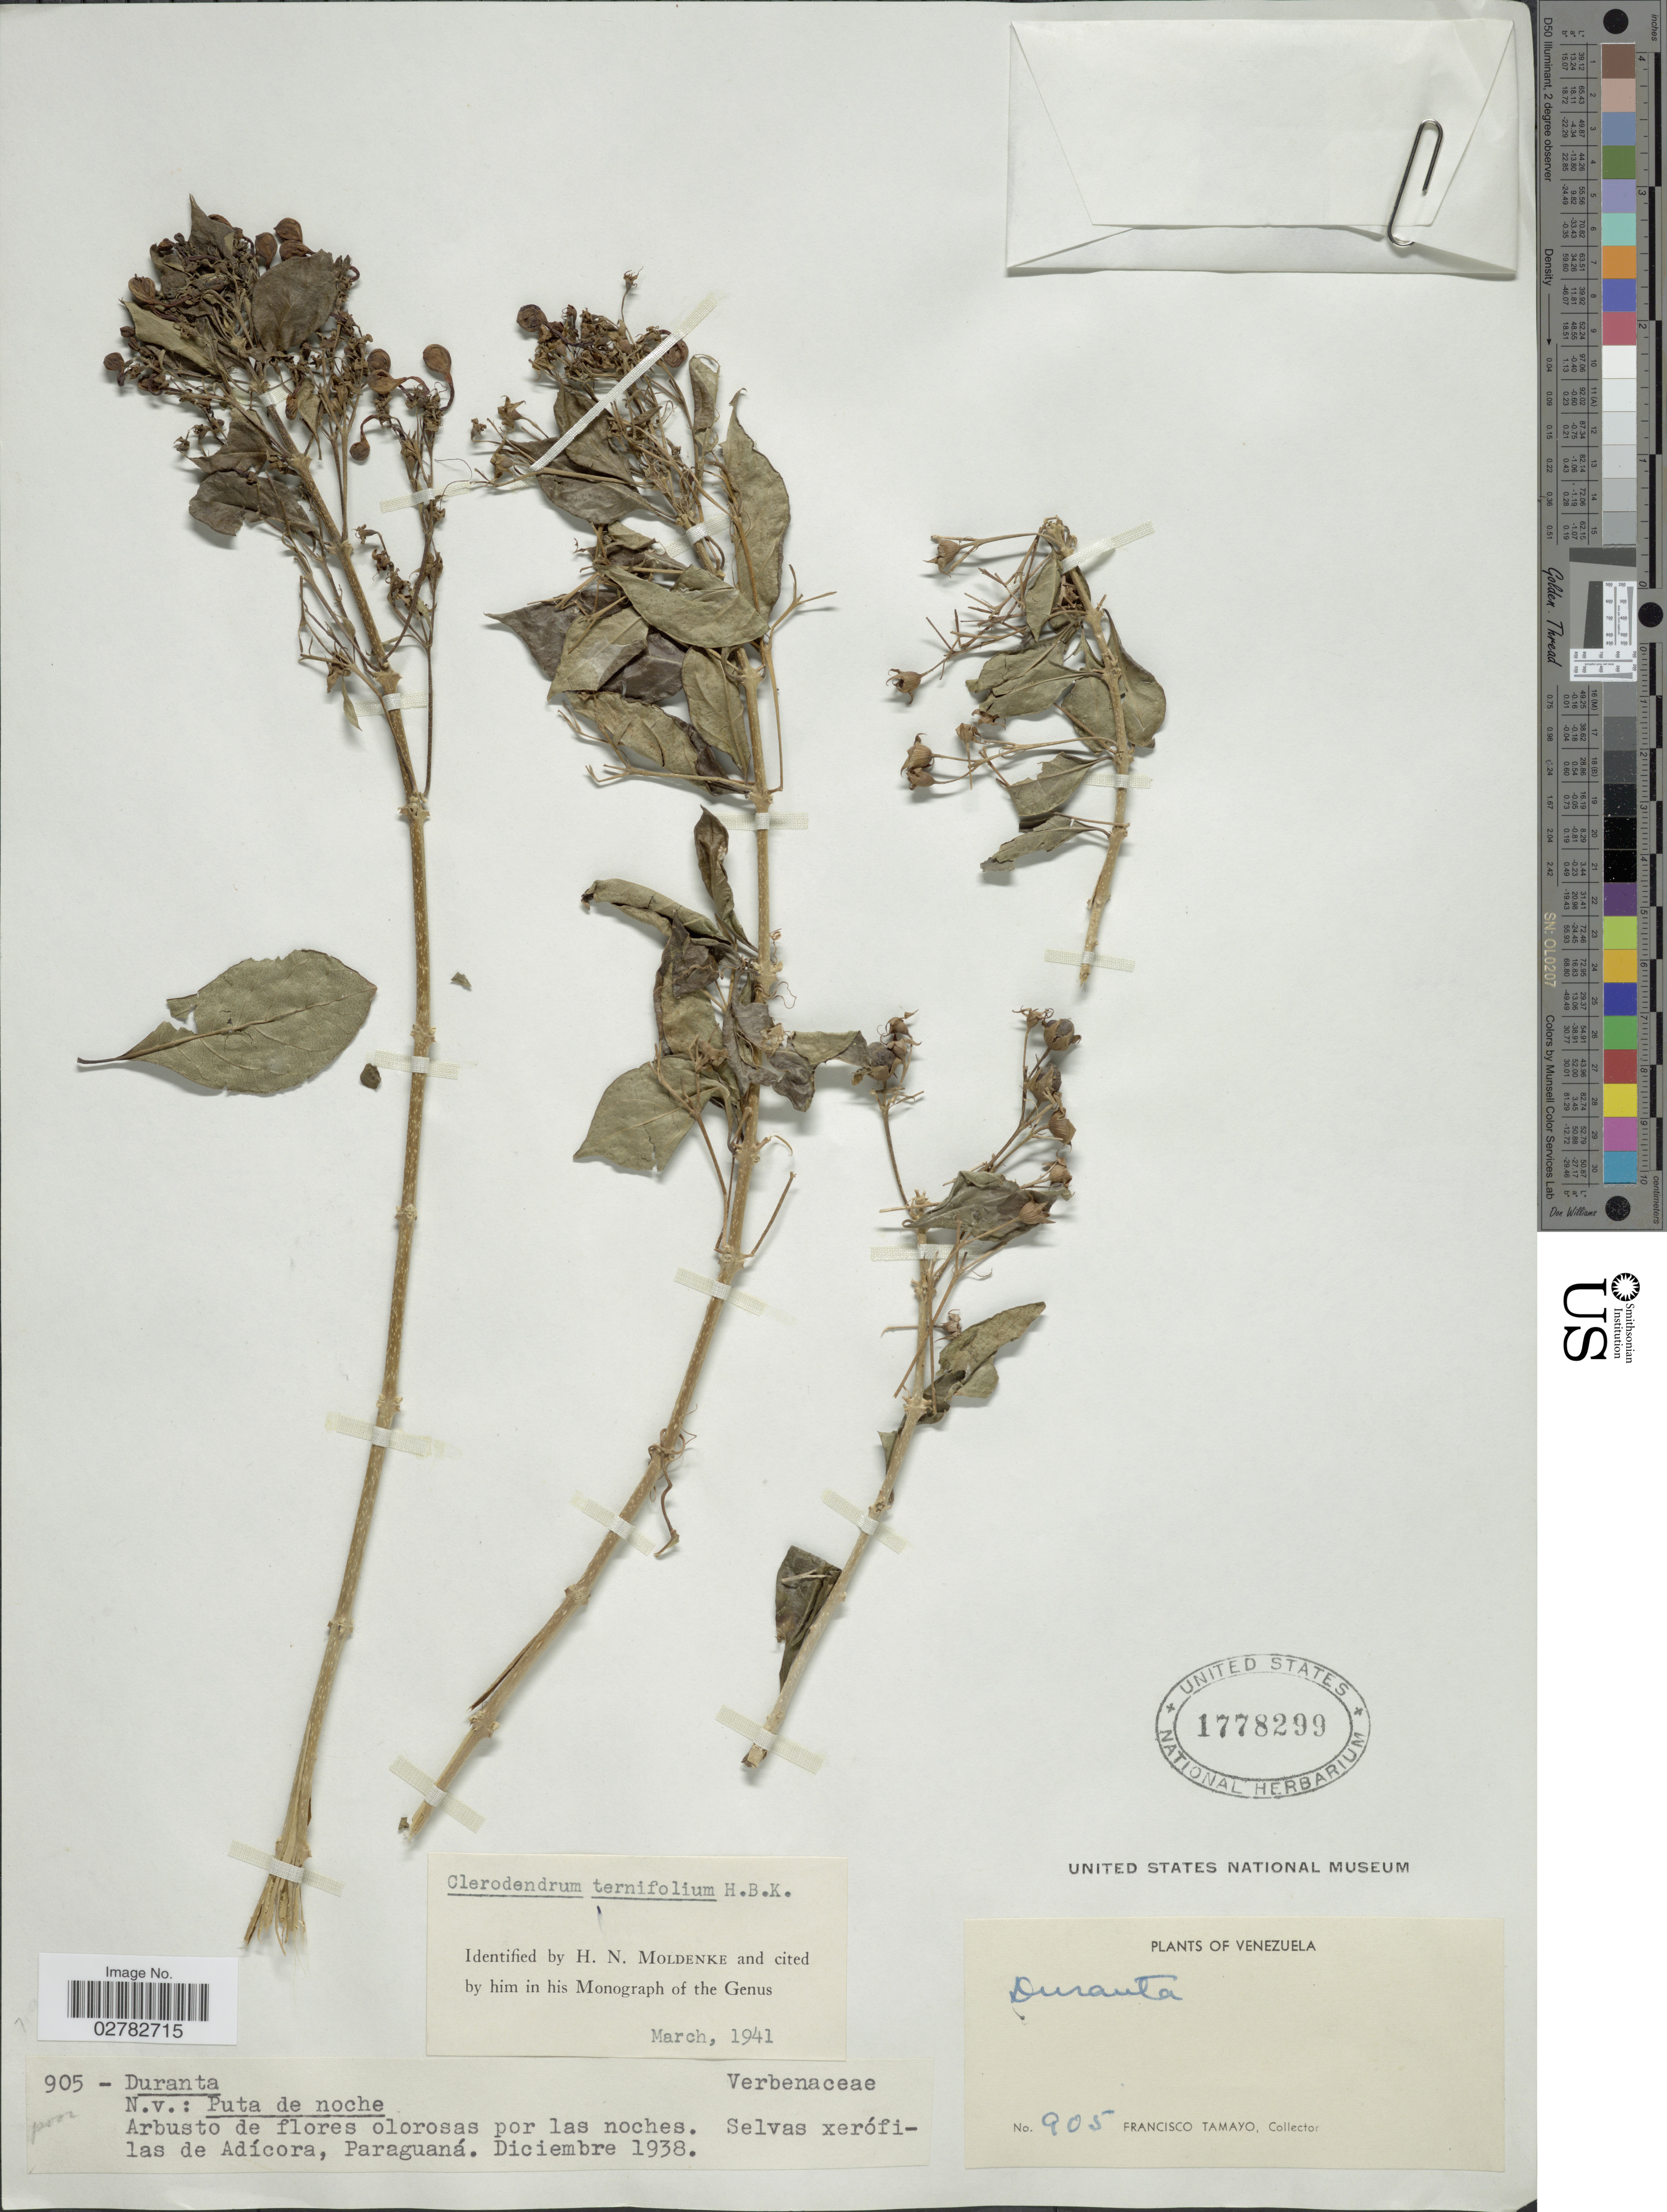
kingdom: Plantae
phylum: Tracheophyta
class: Magnoliopsida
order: Lamiales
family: Lamiaceae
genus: Clerodendrum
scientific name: Clerodendrum ternifolium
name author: Kunth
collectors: F. Tamayo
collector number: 905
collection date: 1938-12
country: Venezuela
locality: Selvas xerófilas de Adícora, Paraguaná.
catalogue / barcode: US 1778299